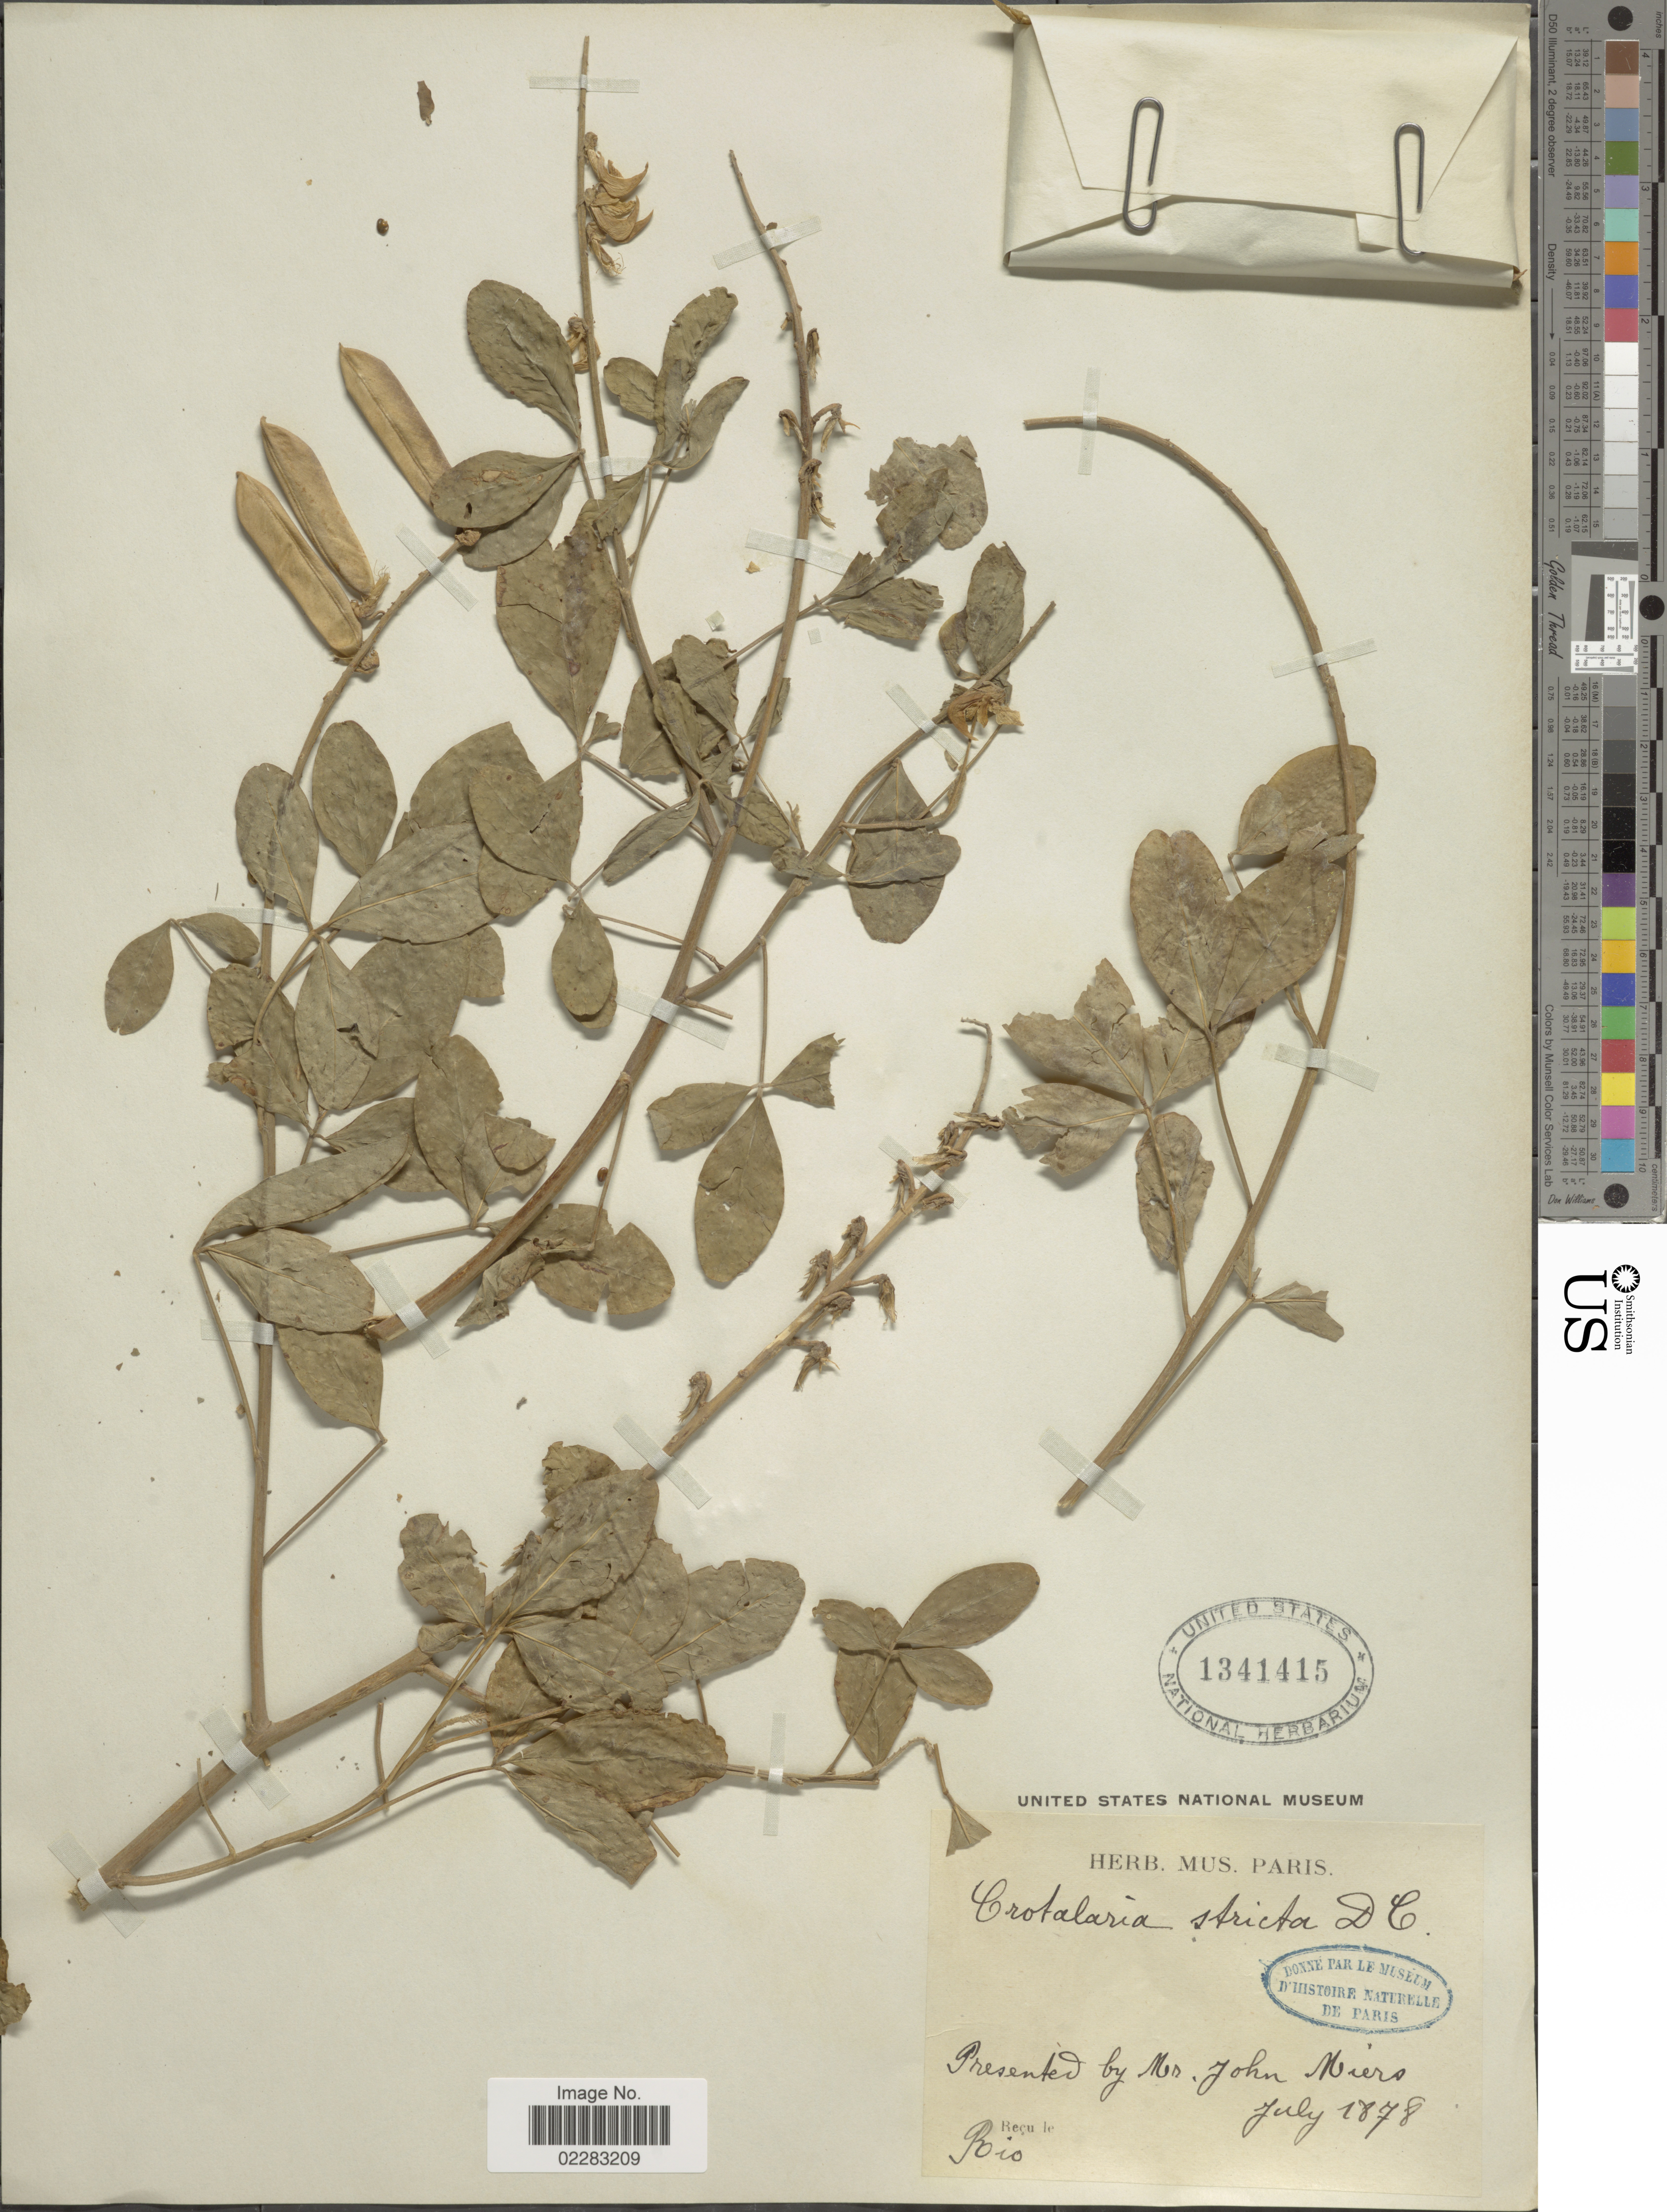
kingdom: Plantae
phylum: Tracheophyta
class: Magnoliopsida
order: Fabales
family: Fabaceae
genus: Crotalaria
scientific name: Crotalaria pallida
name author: Aiton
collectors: ex herb. Mus. Paris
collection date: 1878-07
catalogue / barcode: US 1341415